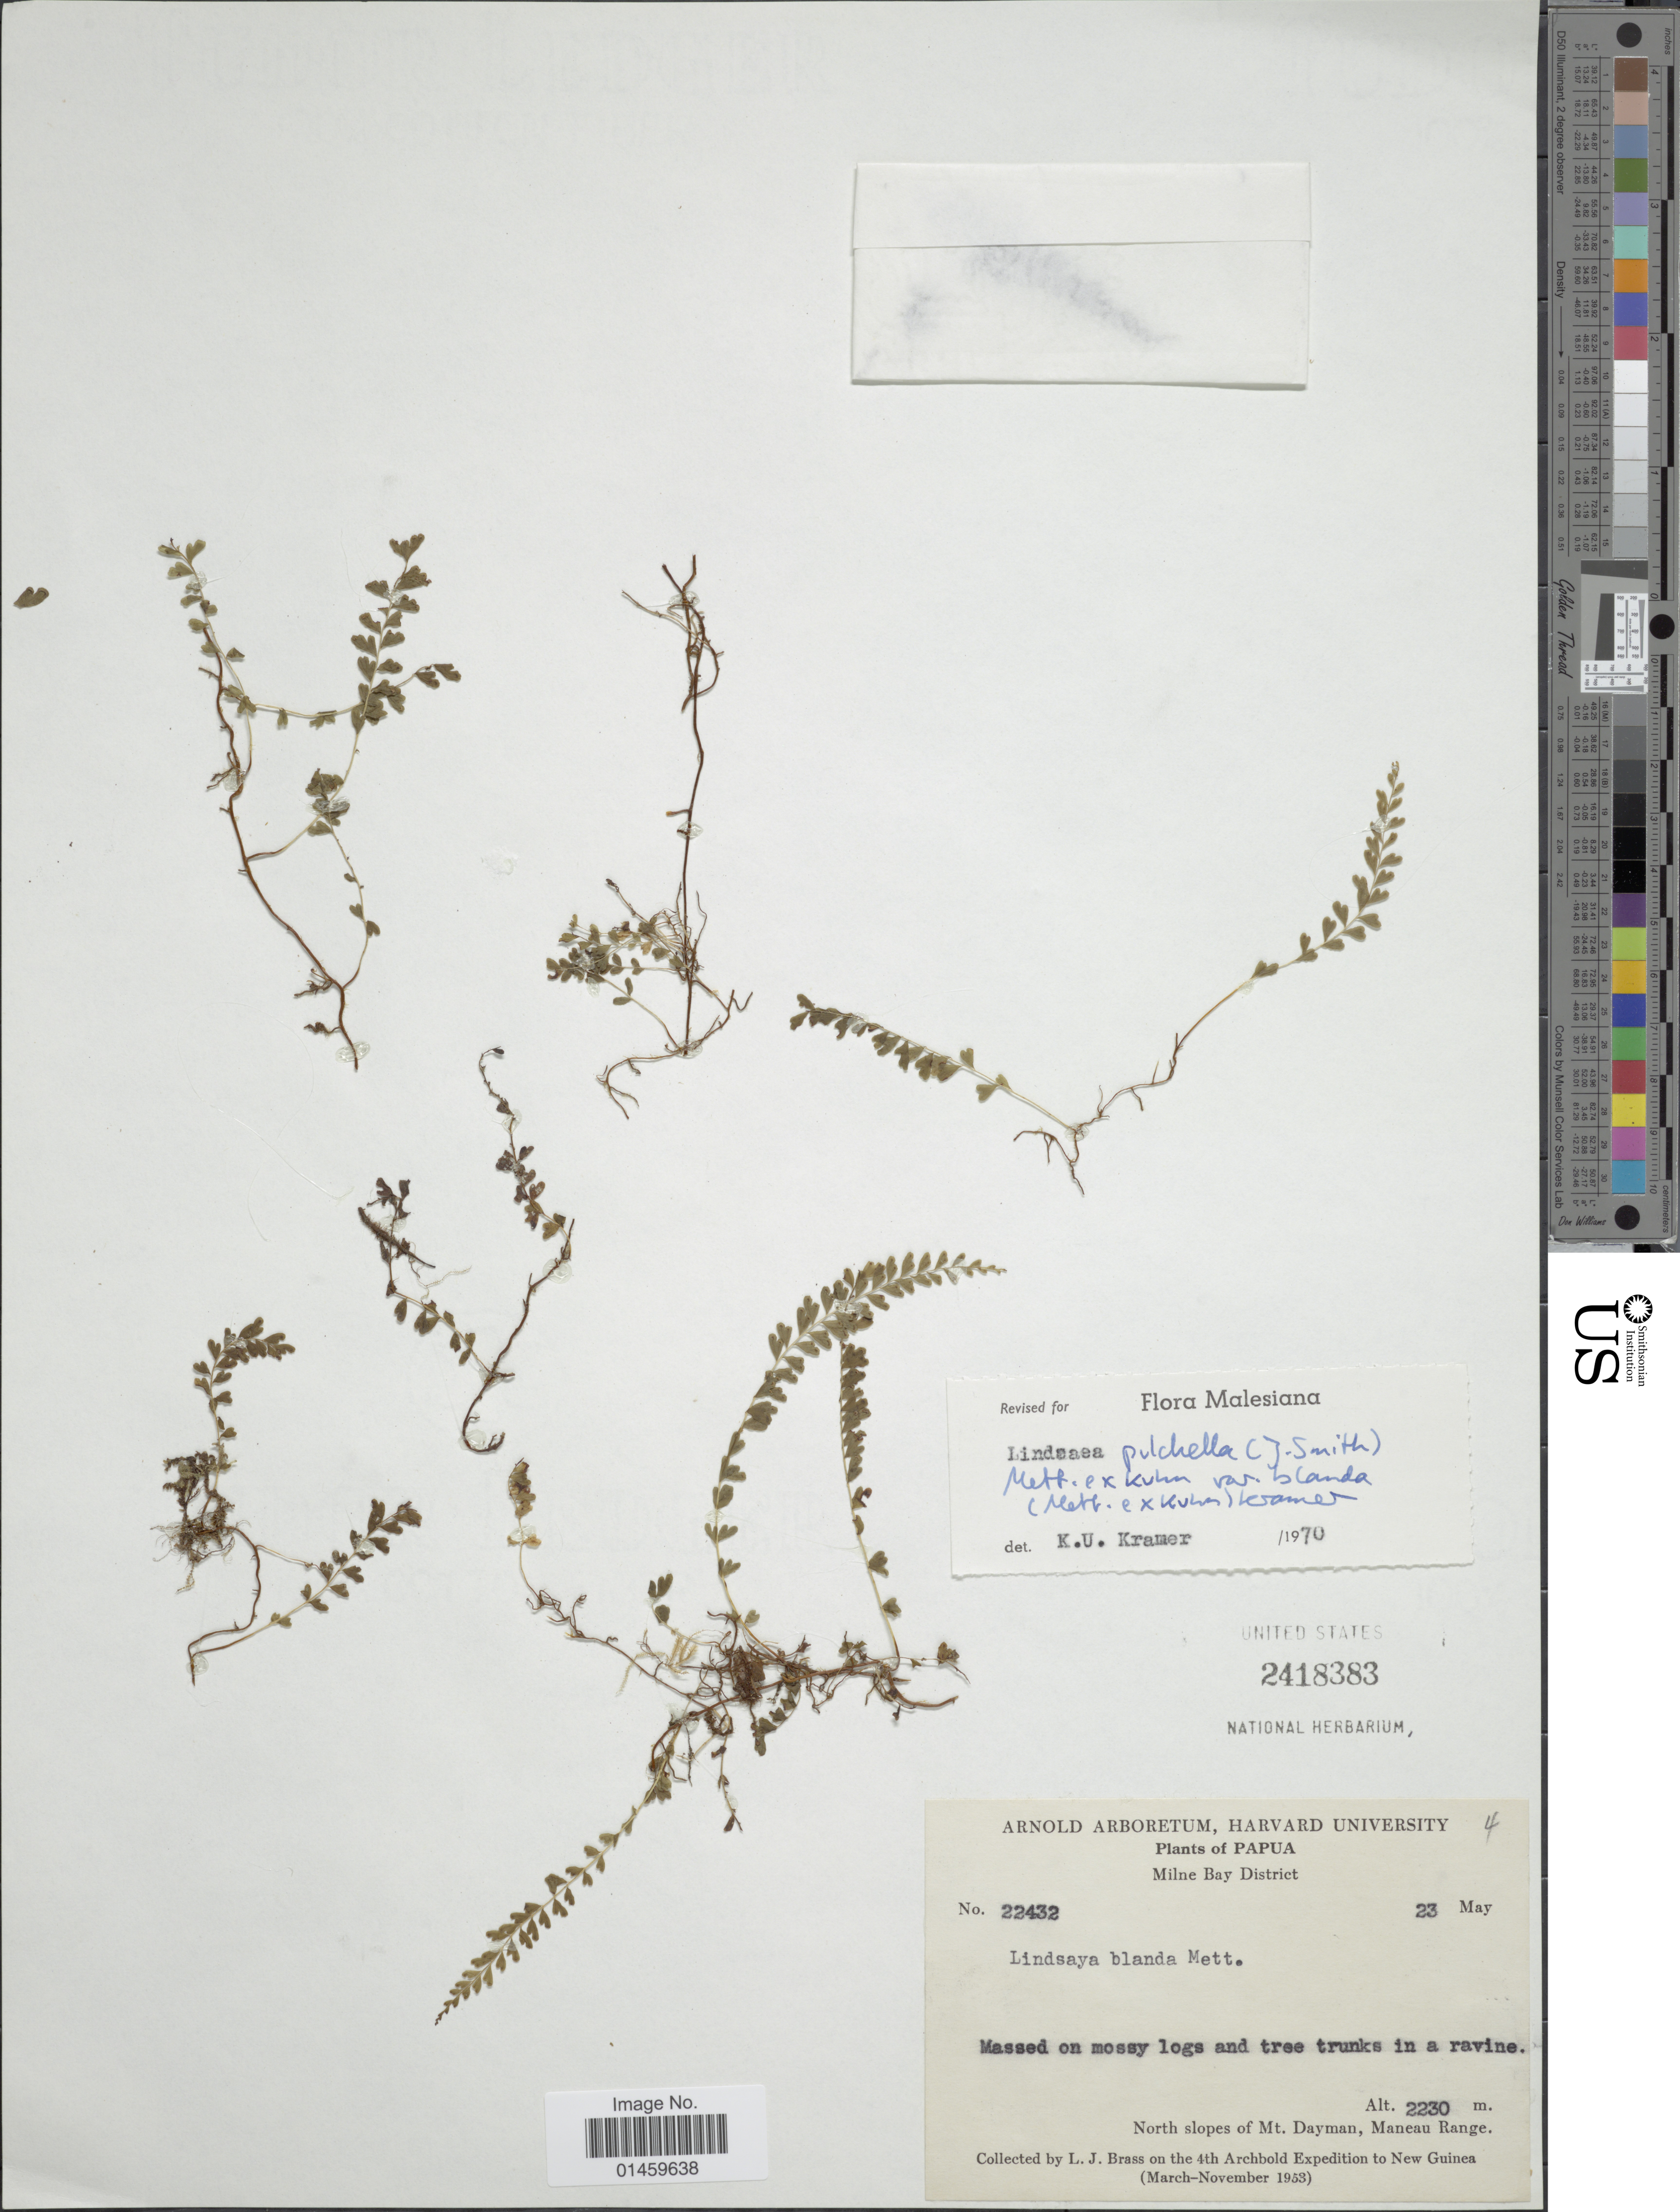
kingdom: Plantae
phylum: Tracheophyta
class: Polypodiopsida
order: Polypodiales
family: Lindsaeaceae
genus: Lindsaea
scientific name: Lindsaea pulchella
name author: (J. Sm.) Mett. ex Kuhn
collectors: L. J. Brass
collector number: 22432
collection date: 1953-05-23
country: Papua New Guinea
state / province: Milne Bay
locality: Papua. Milne Bay District. North slopes of Mt. Dayman, Maneau Range.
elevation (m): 2230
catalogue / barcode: US 2418383